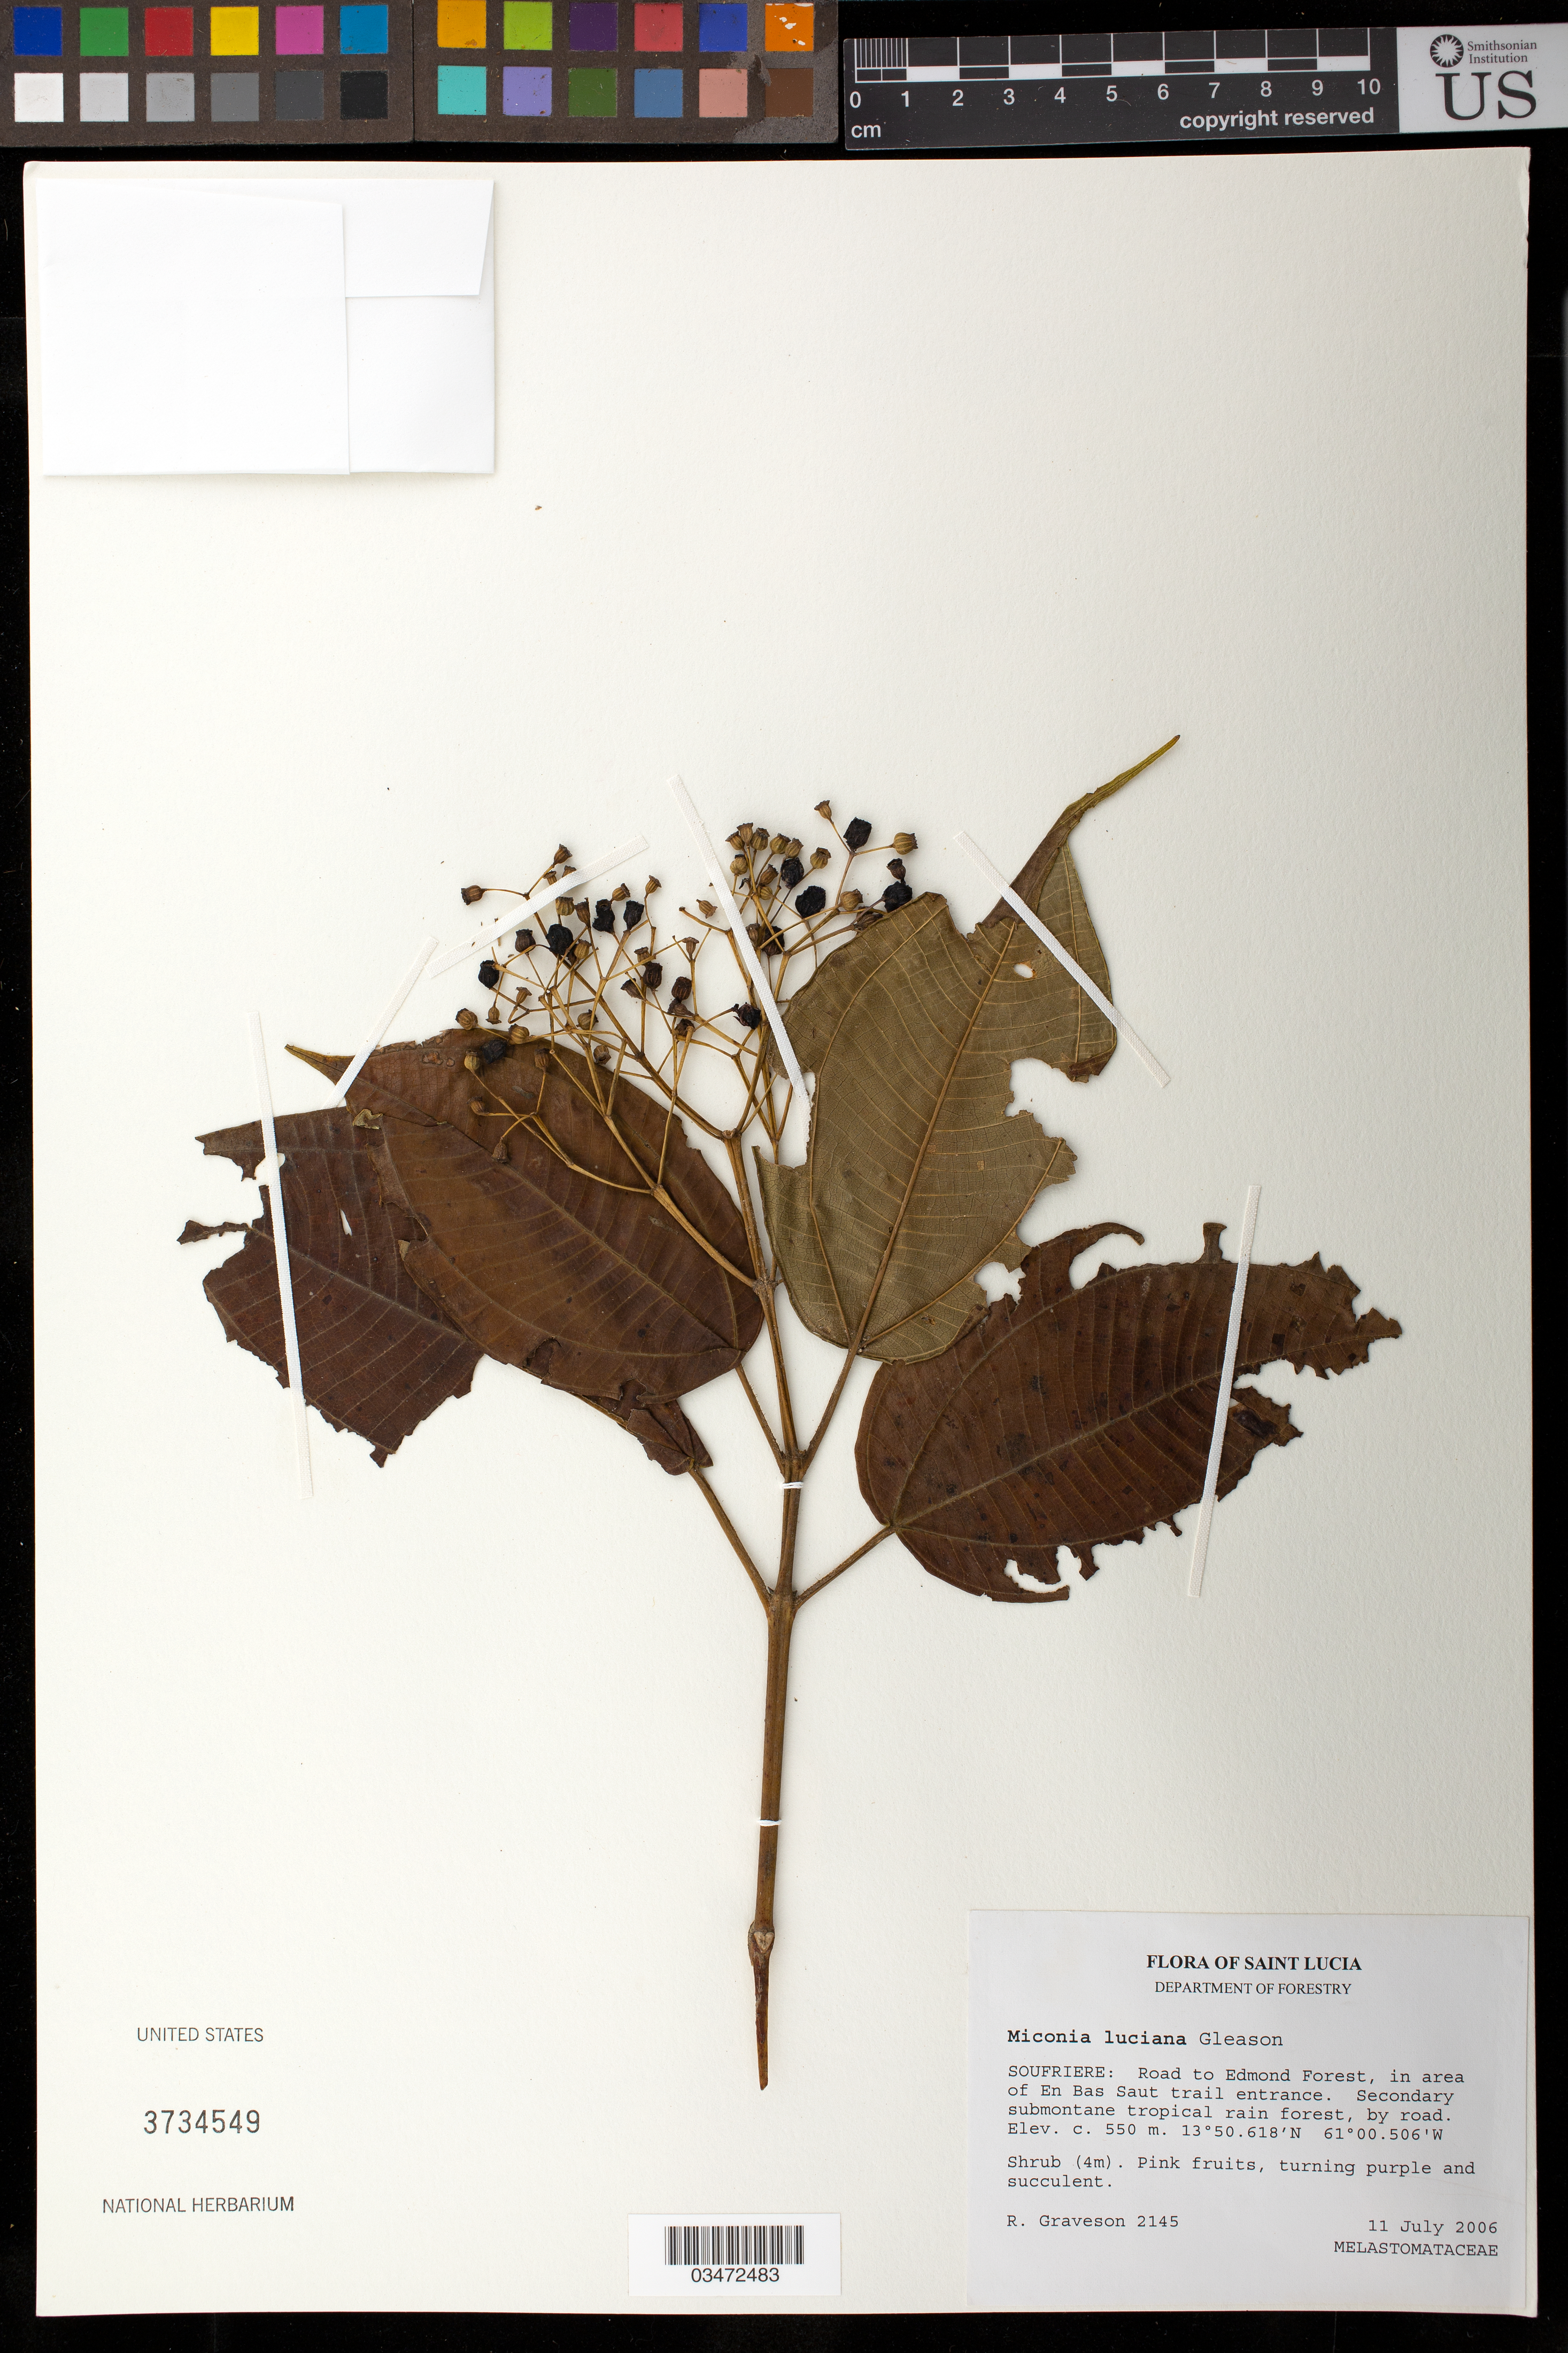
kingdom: Plantae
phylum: Tracheophyta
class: Magnoliopsida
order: Myrtales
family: Melastomataceae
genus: Miconia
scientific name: Miconia luciana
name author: Gleason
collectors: R. Graveson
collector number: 2145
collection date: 2006-07-11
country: St. Lucia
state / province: Soufriere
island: St. Lucia I.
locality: Road to Edmond Forest, in area of En bas Saut trail entrance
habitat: Secondary submontane tropical rain forest, by road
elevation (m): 550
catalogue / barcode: US 3734549